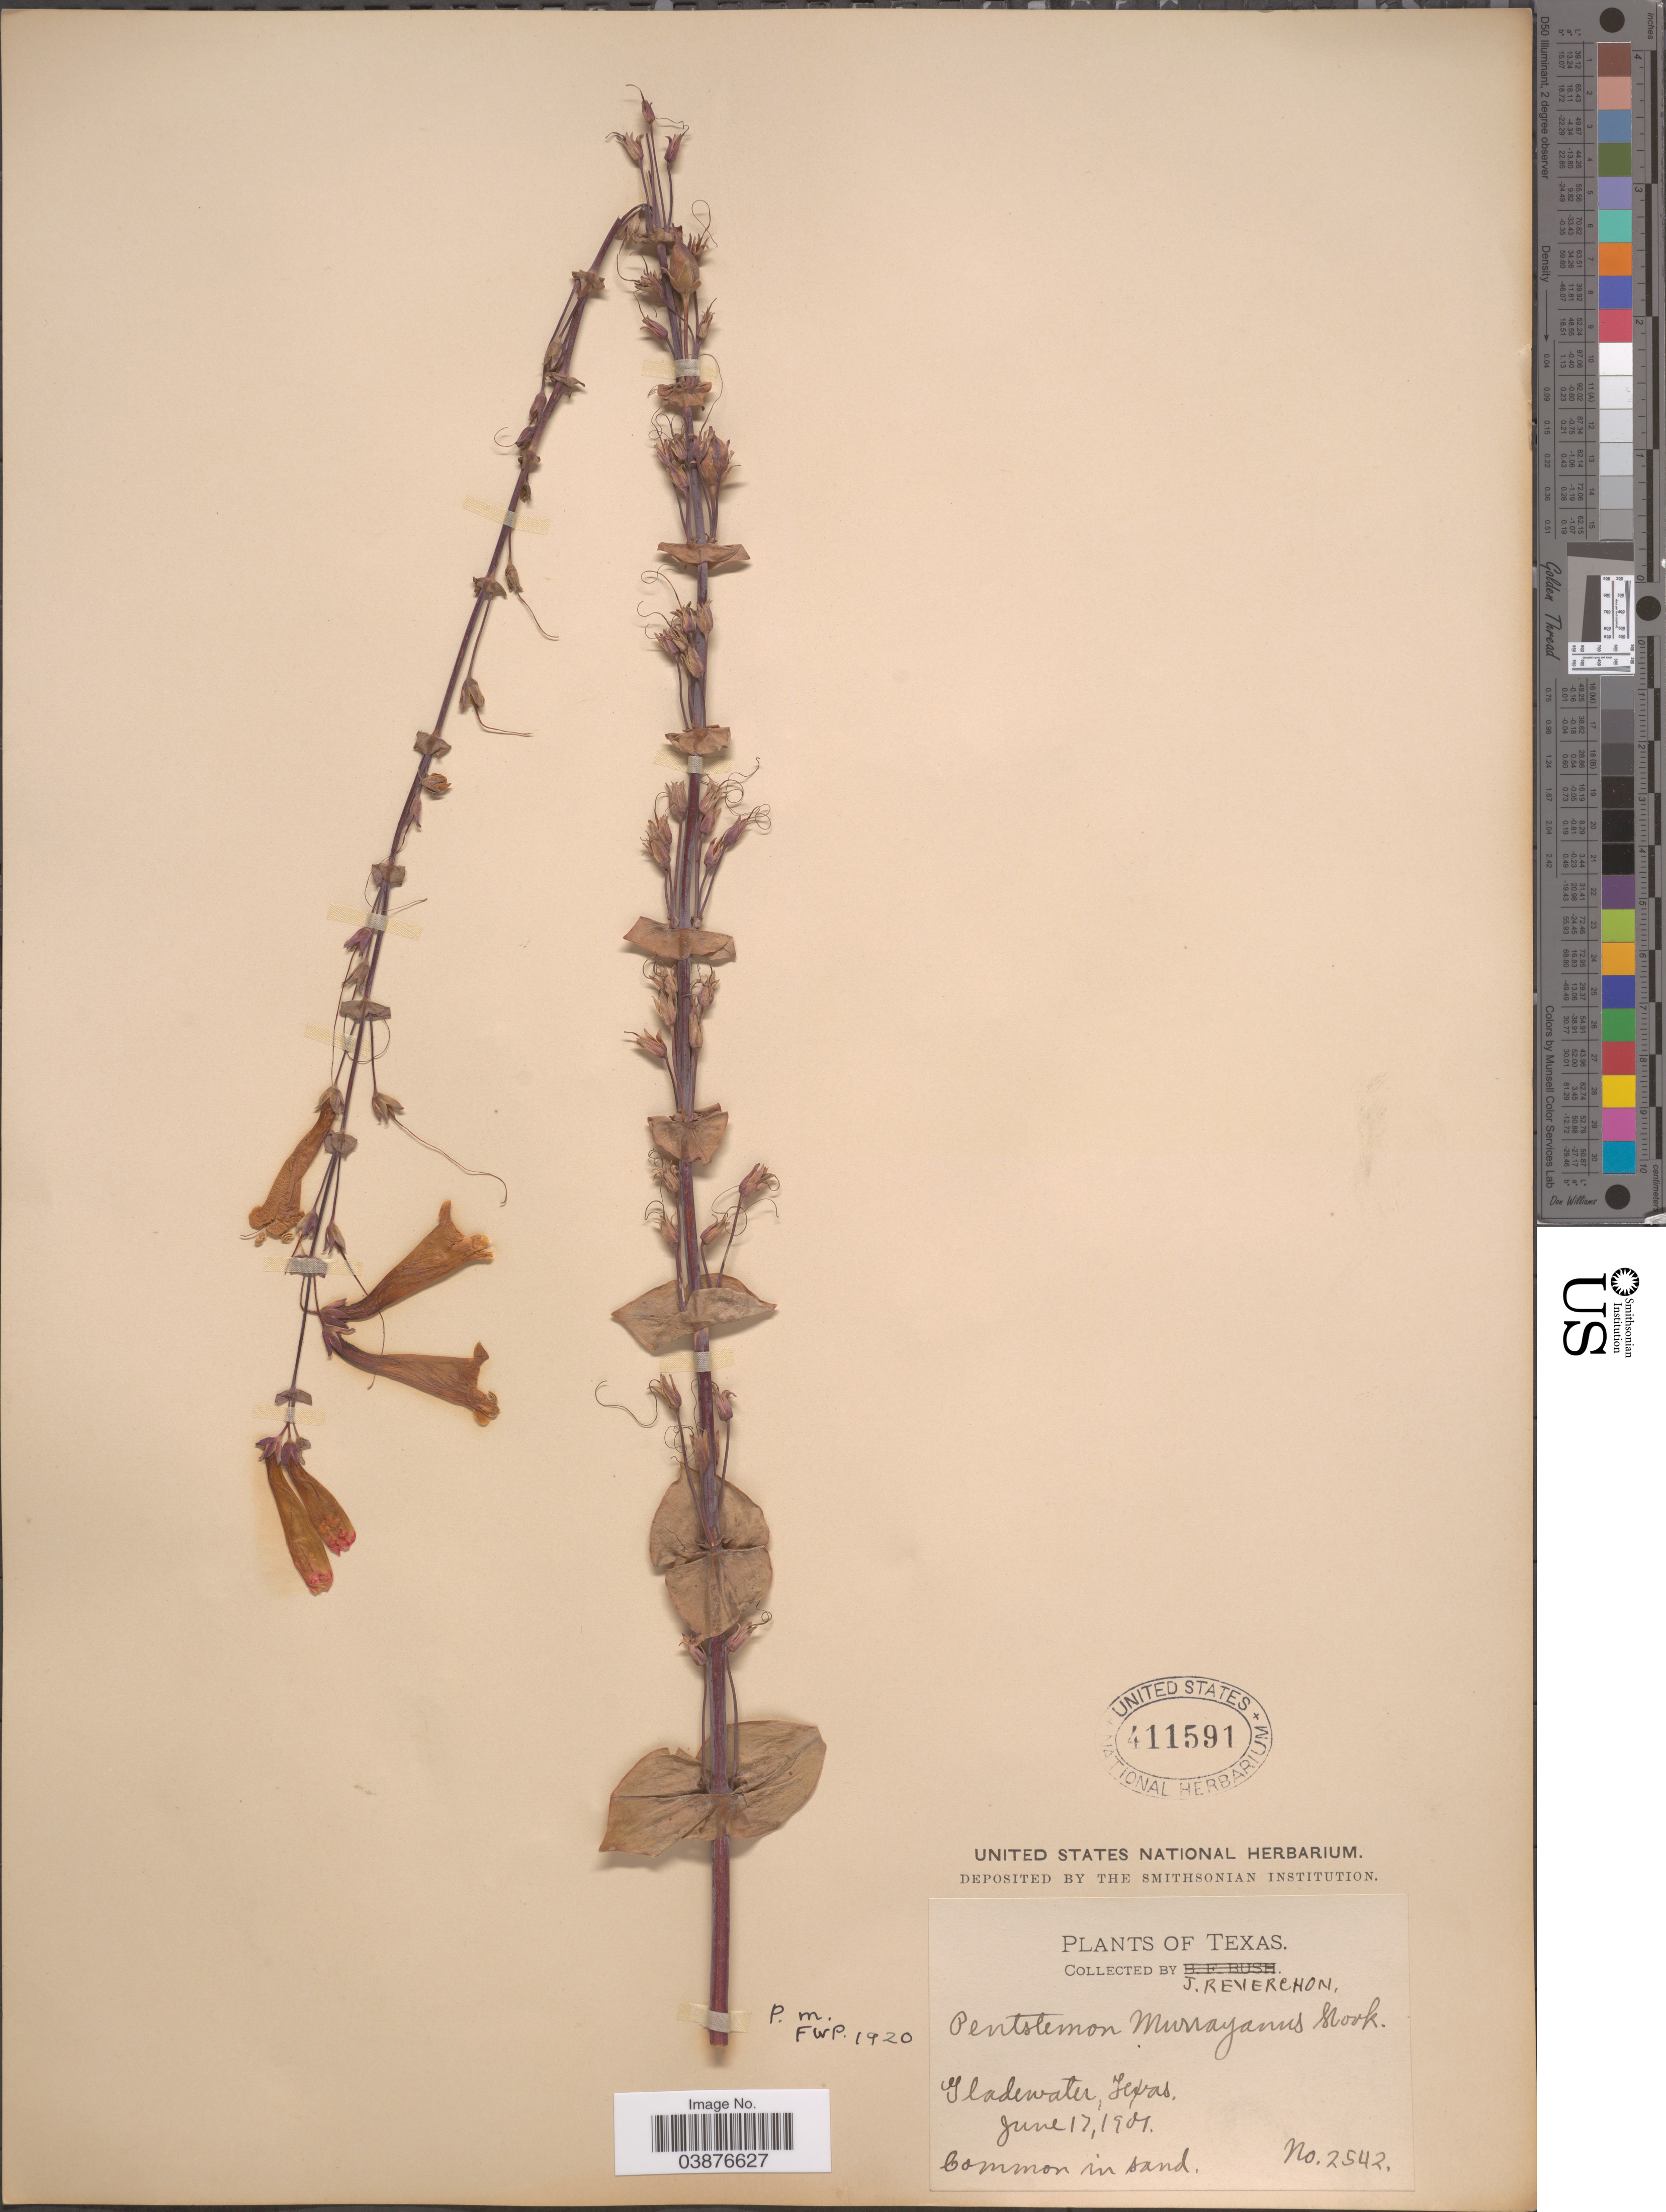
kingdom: Plantae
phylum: Tracheophyta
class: Magnoliopsida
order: Lamiales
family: Plantaginaceae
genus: Penstemon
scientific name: Penstemon murrayanus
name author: Hook.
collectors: J. Reverchon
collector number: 2542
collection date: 1901-06-17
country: United States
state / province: Texas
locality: Gladewater.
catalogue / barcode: US 411591